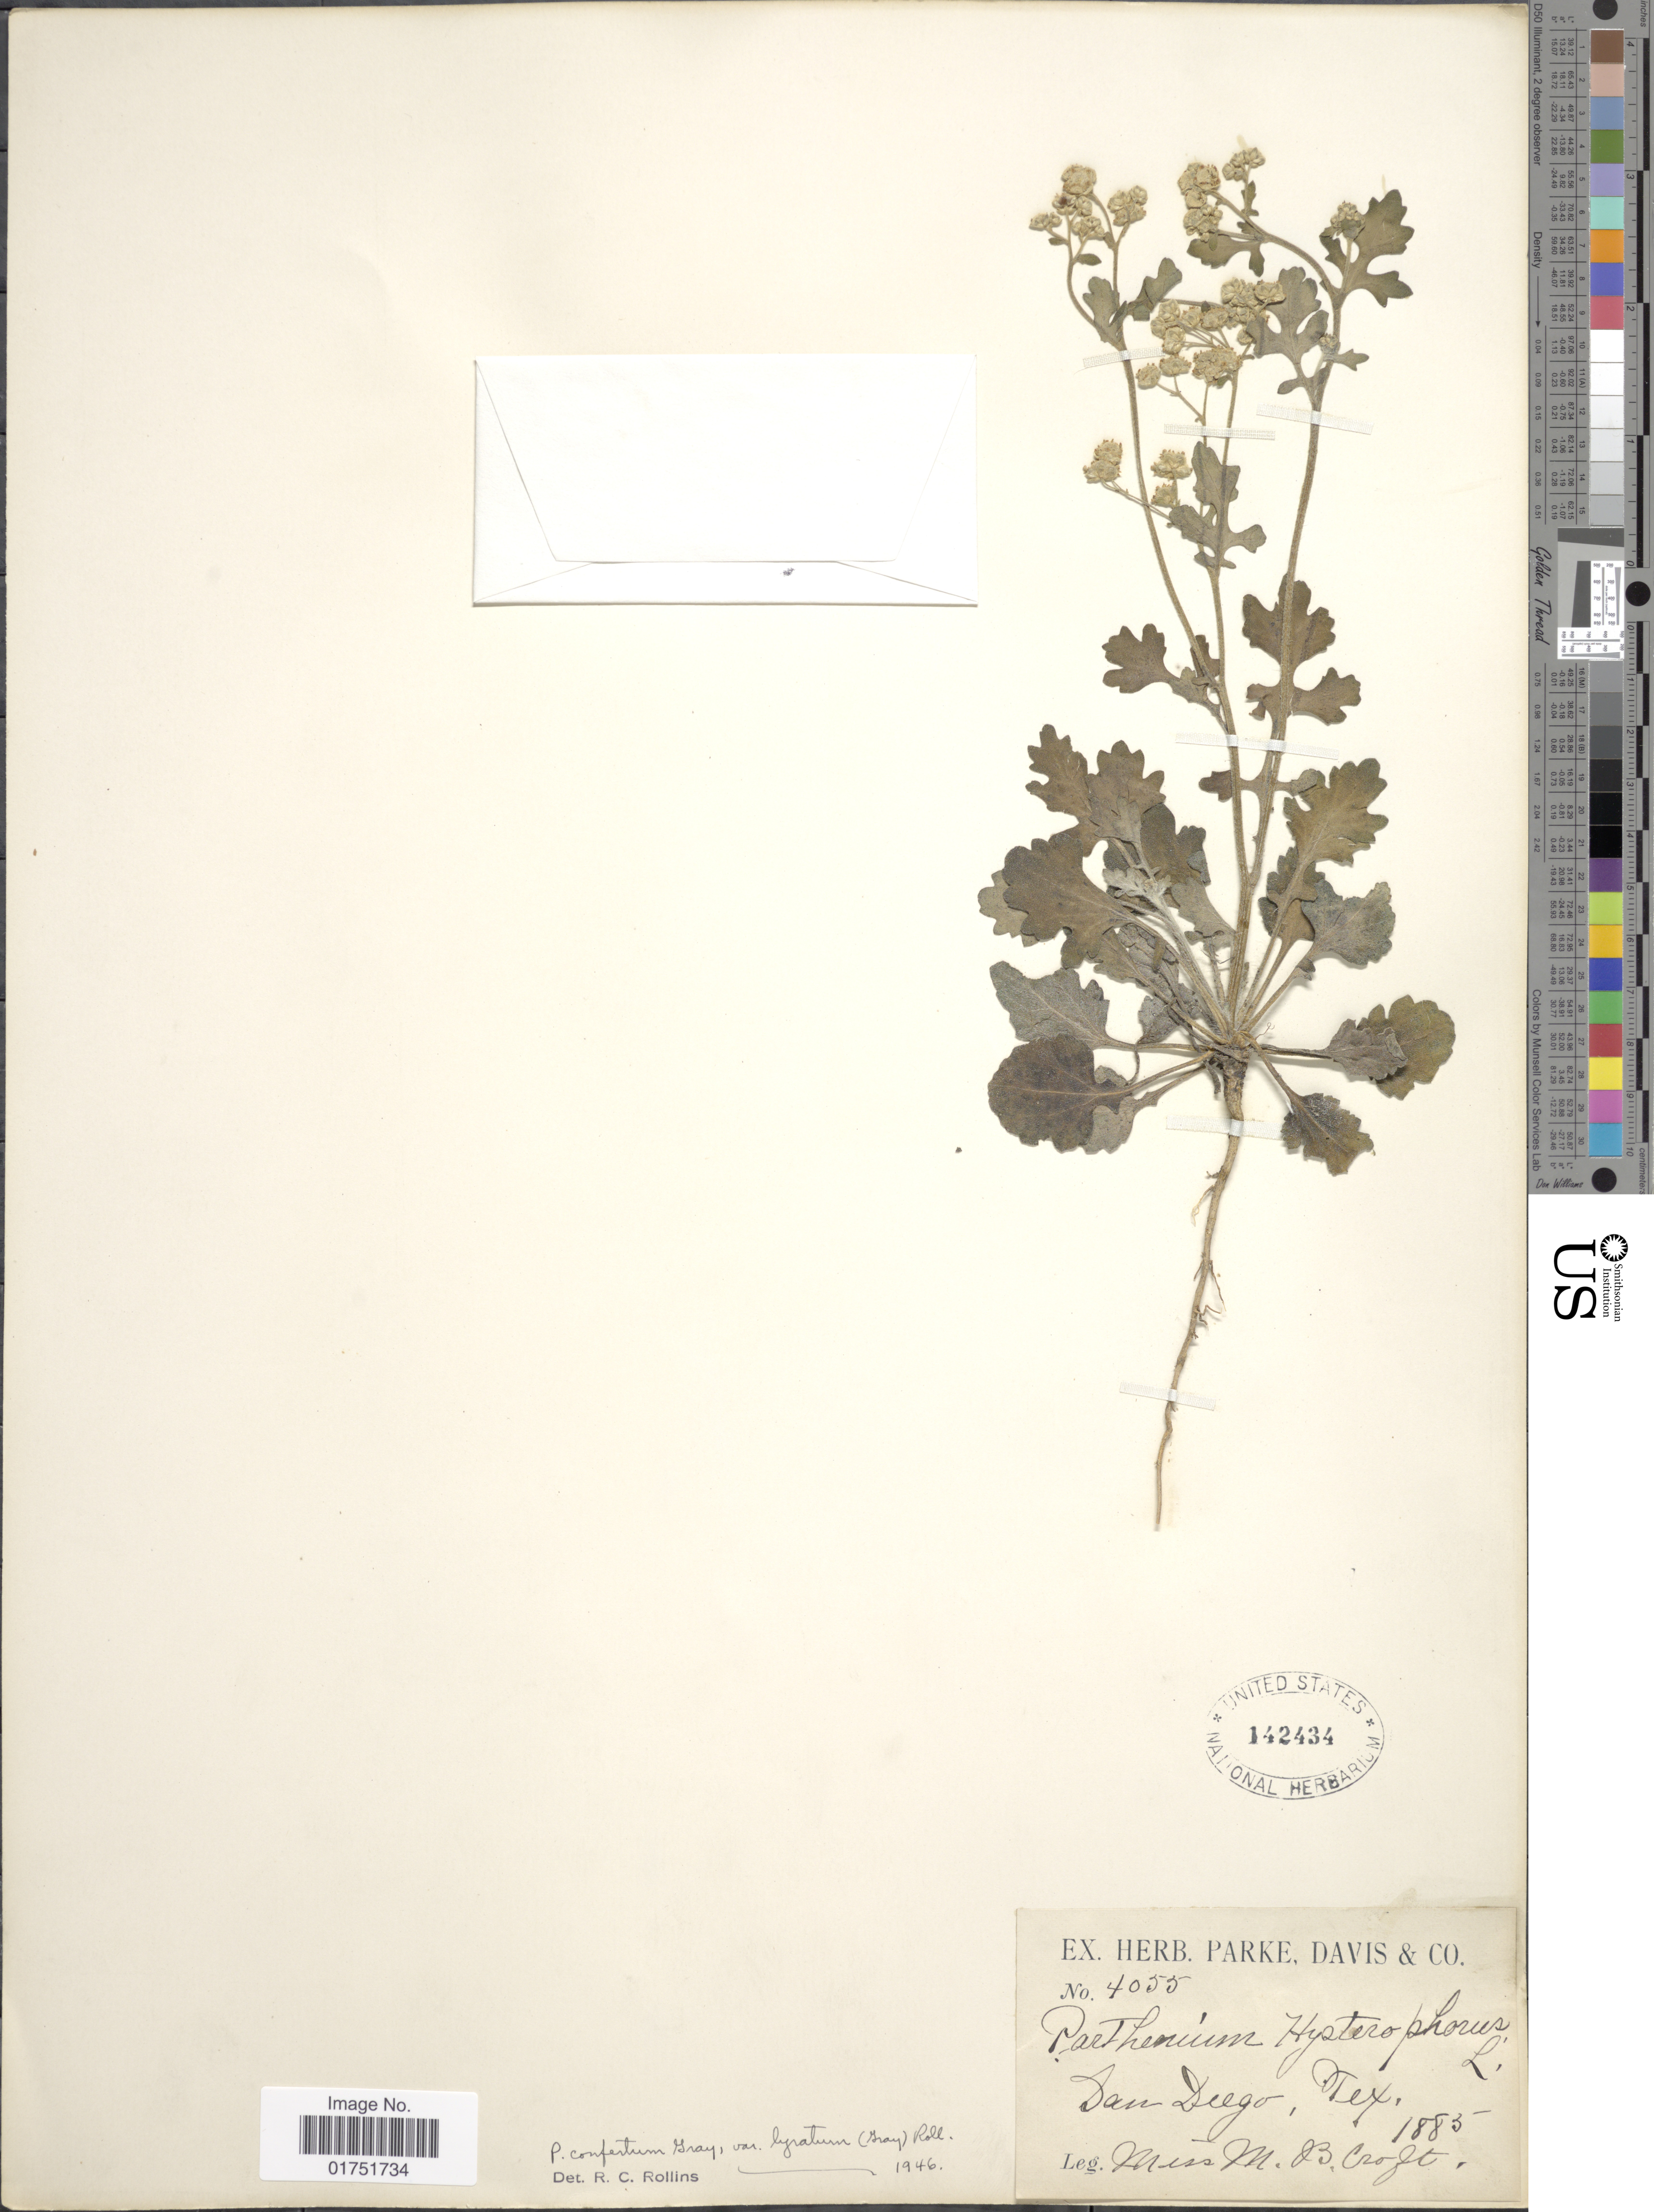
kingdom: Plantae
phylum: Tracheophyta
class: Magnoliopsida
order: Asterales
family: Asteraceae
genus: Parthenium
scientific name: Parthenium confertum var. lyratum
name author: (A. Gray) Rollins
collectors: M. Croft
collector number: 4055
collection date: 1885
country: United States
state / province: Texas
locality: San Diego, Tex.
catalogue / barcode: US 142434